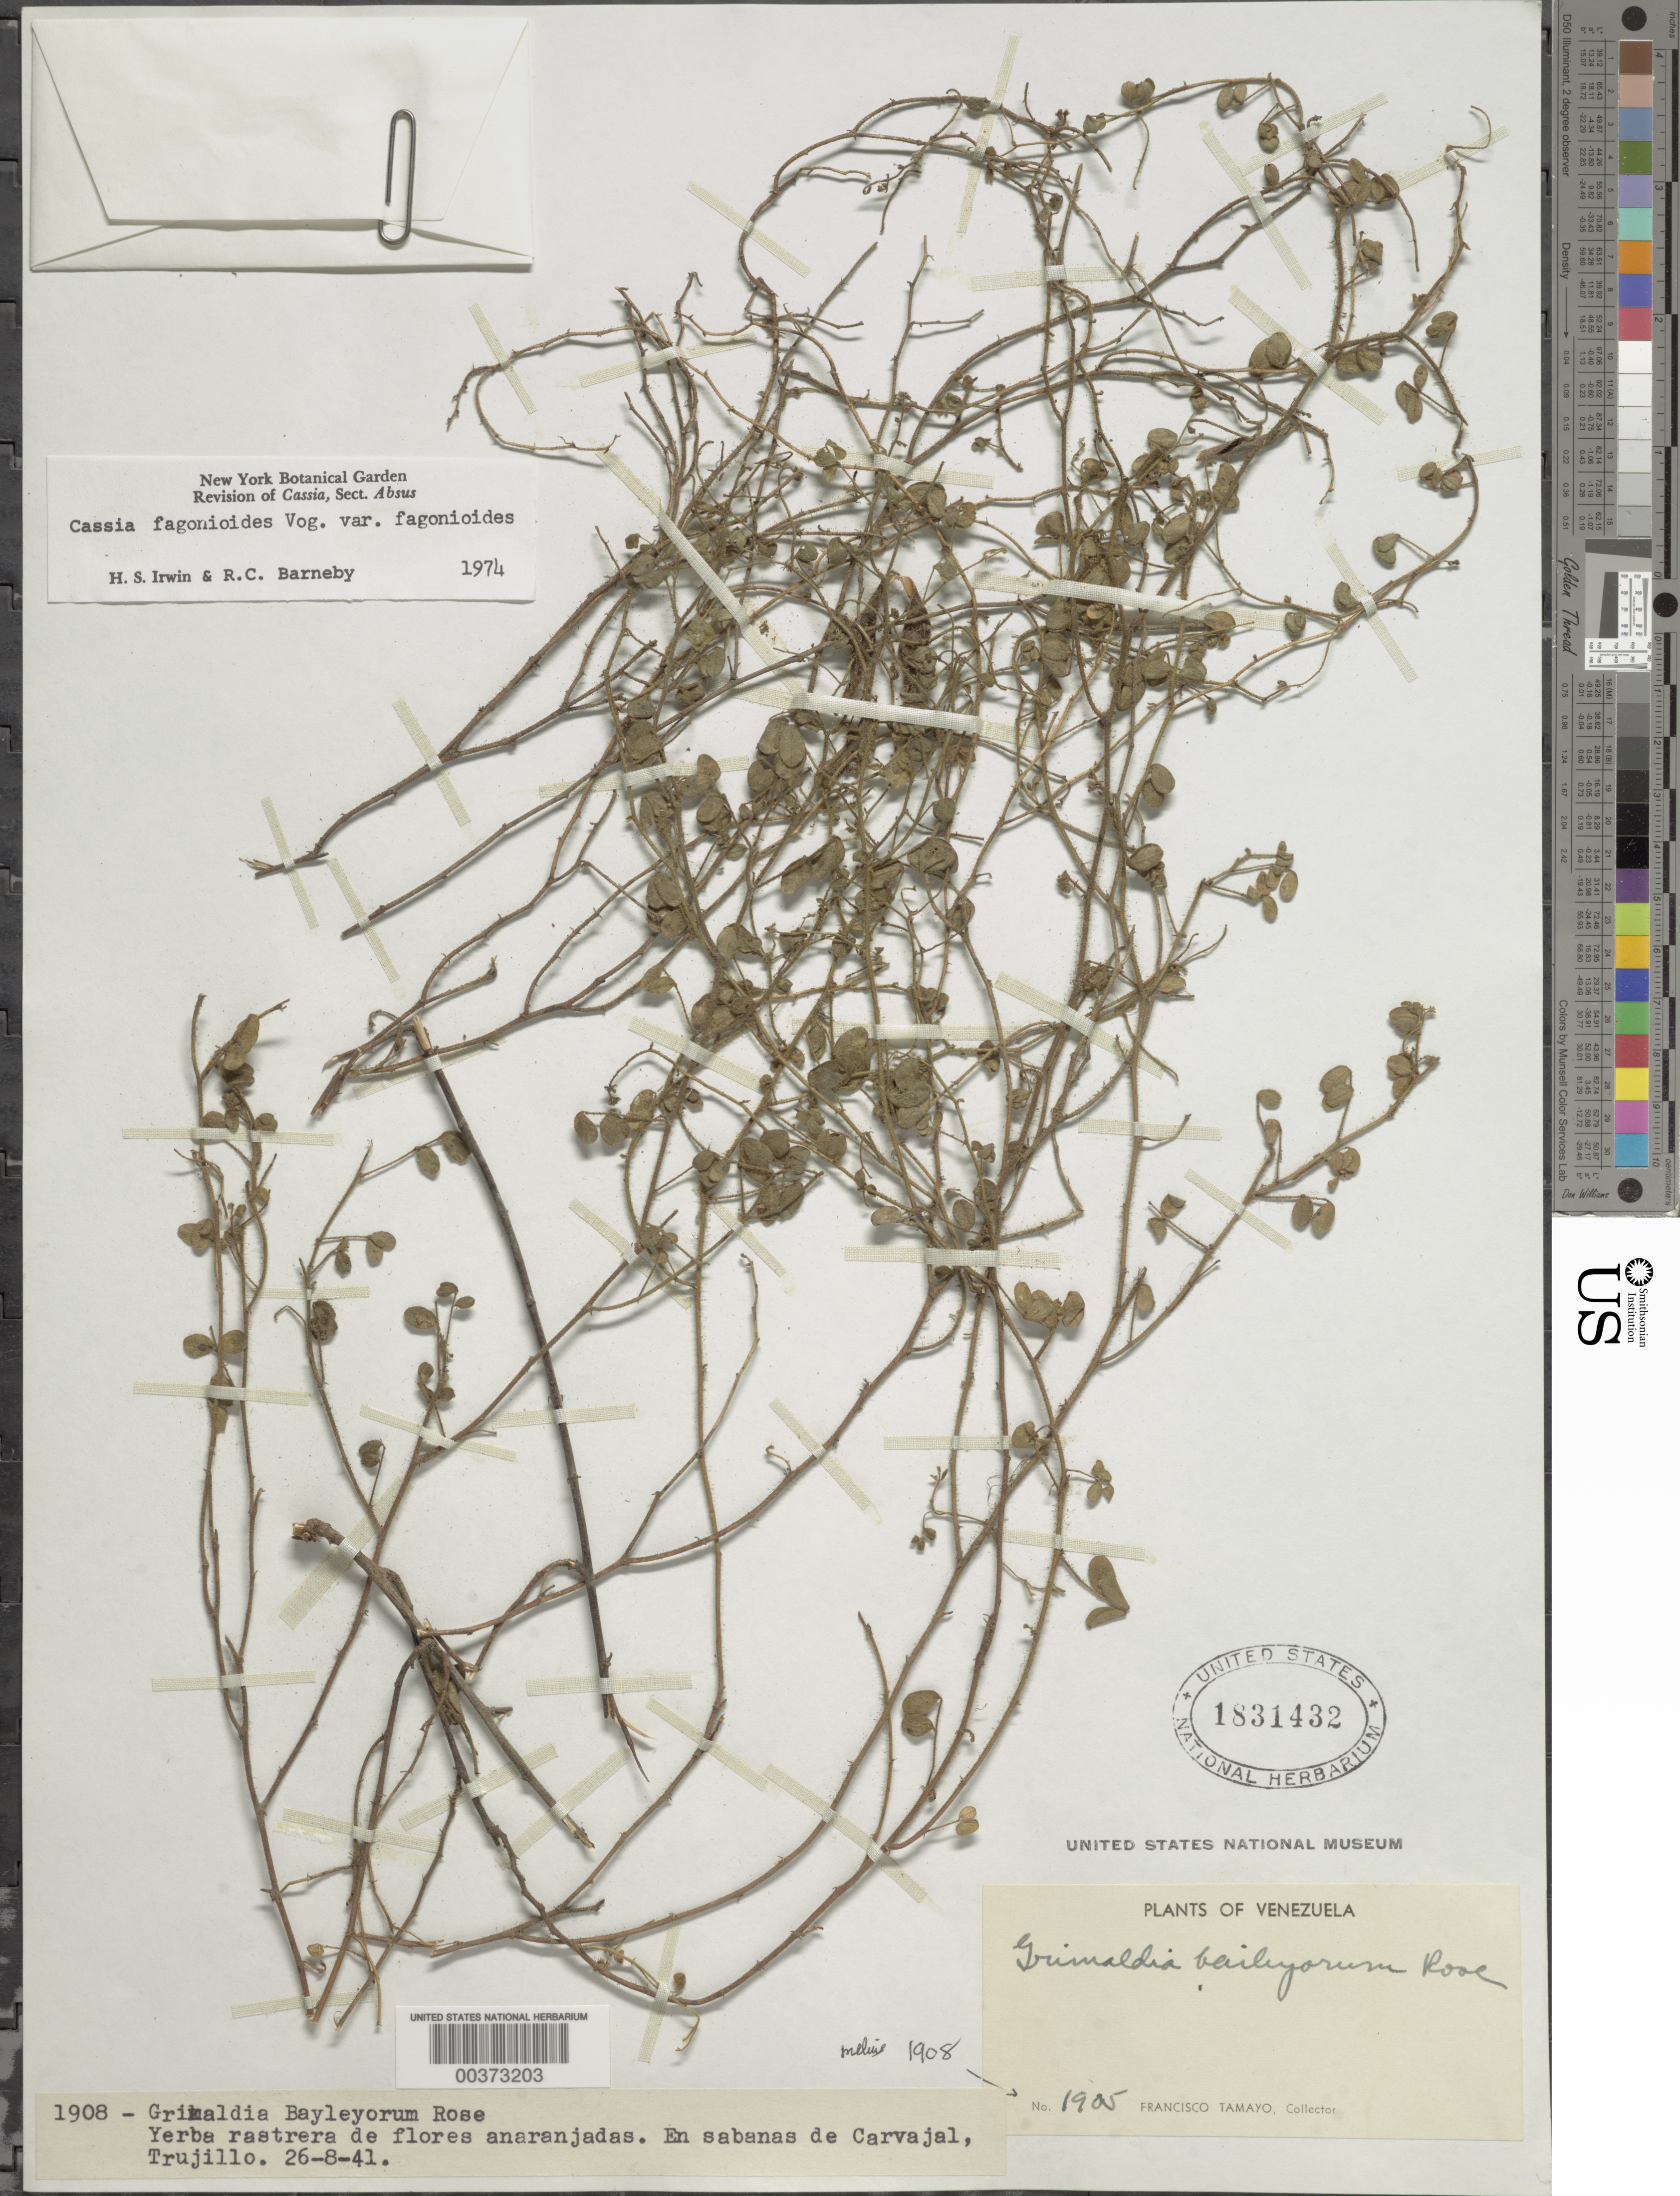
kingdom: Plantae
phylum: Tracheophyta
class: Magnoliopsida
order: Fabales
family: Fabaceae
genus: Chamaecrista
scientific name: Chamaecrista fagonioides var. fagonioides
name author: (Vogel) H.S. Irwin & Barneby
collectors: F. Tamayo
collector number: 1905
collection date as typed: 26 Aug 1941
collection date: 1941-08-26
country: Venezuela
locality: Carvajal, trujullo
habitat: Sabanas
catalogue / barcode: US 1831432